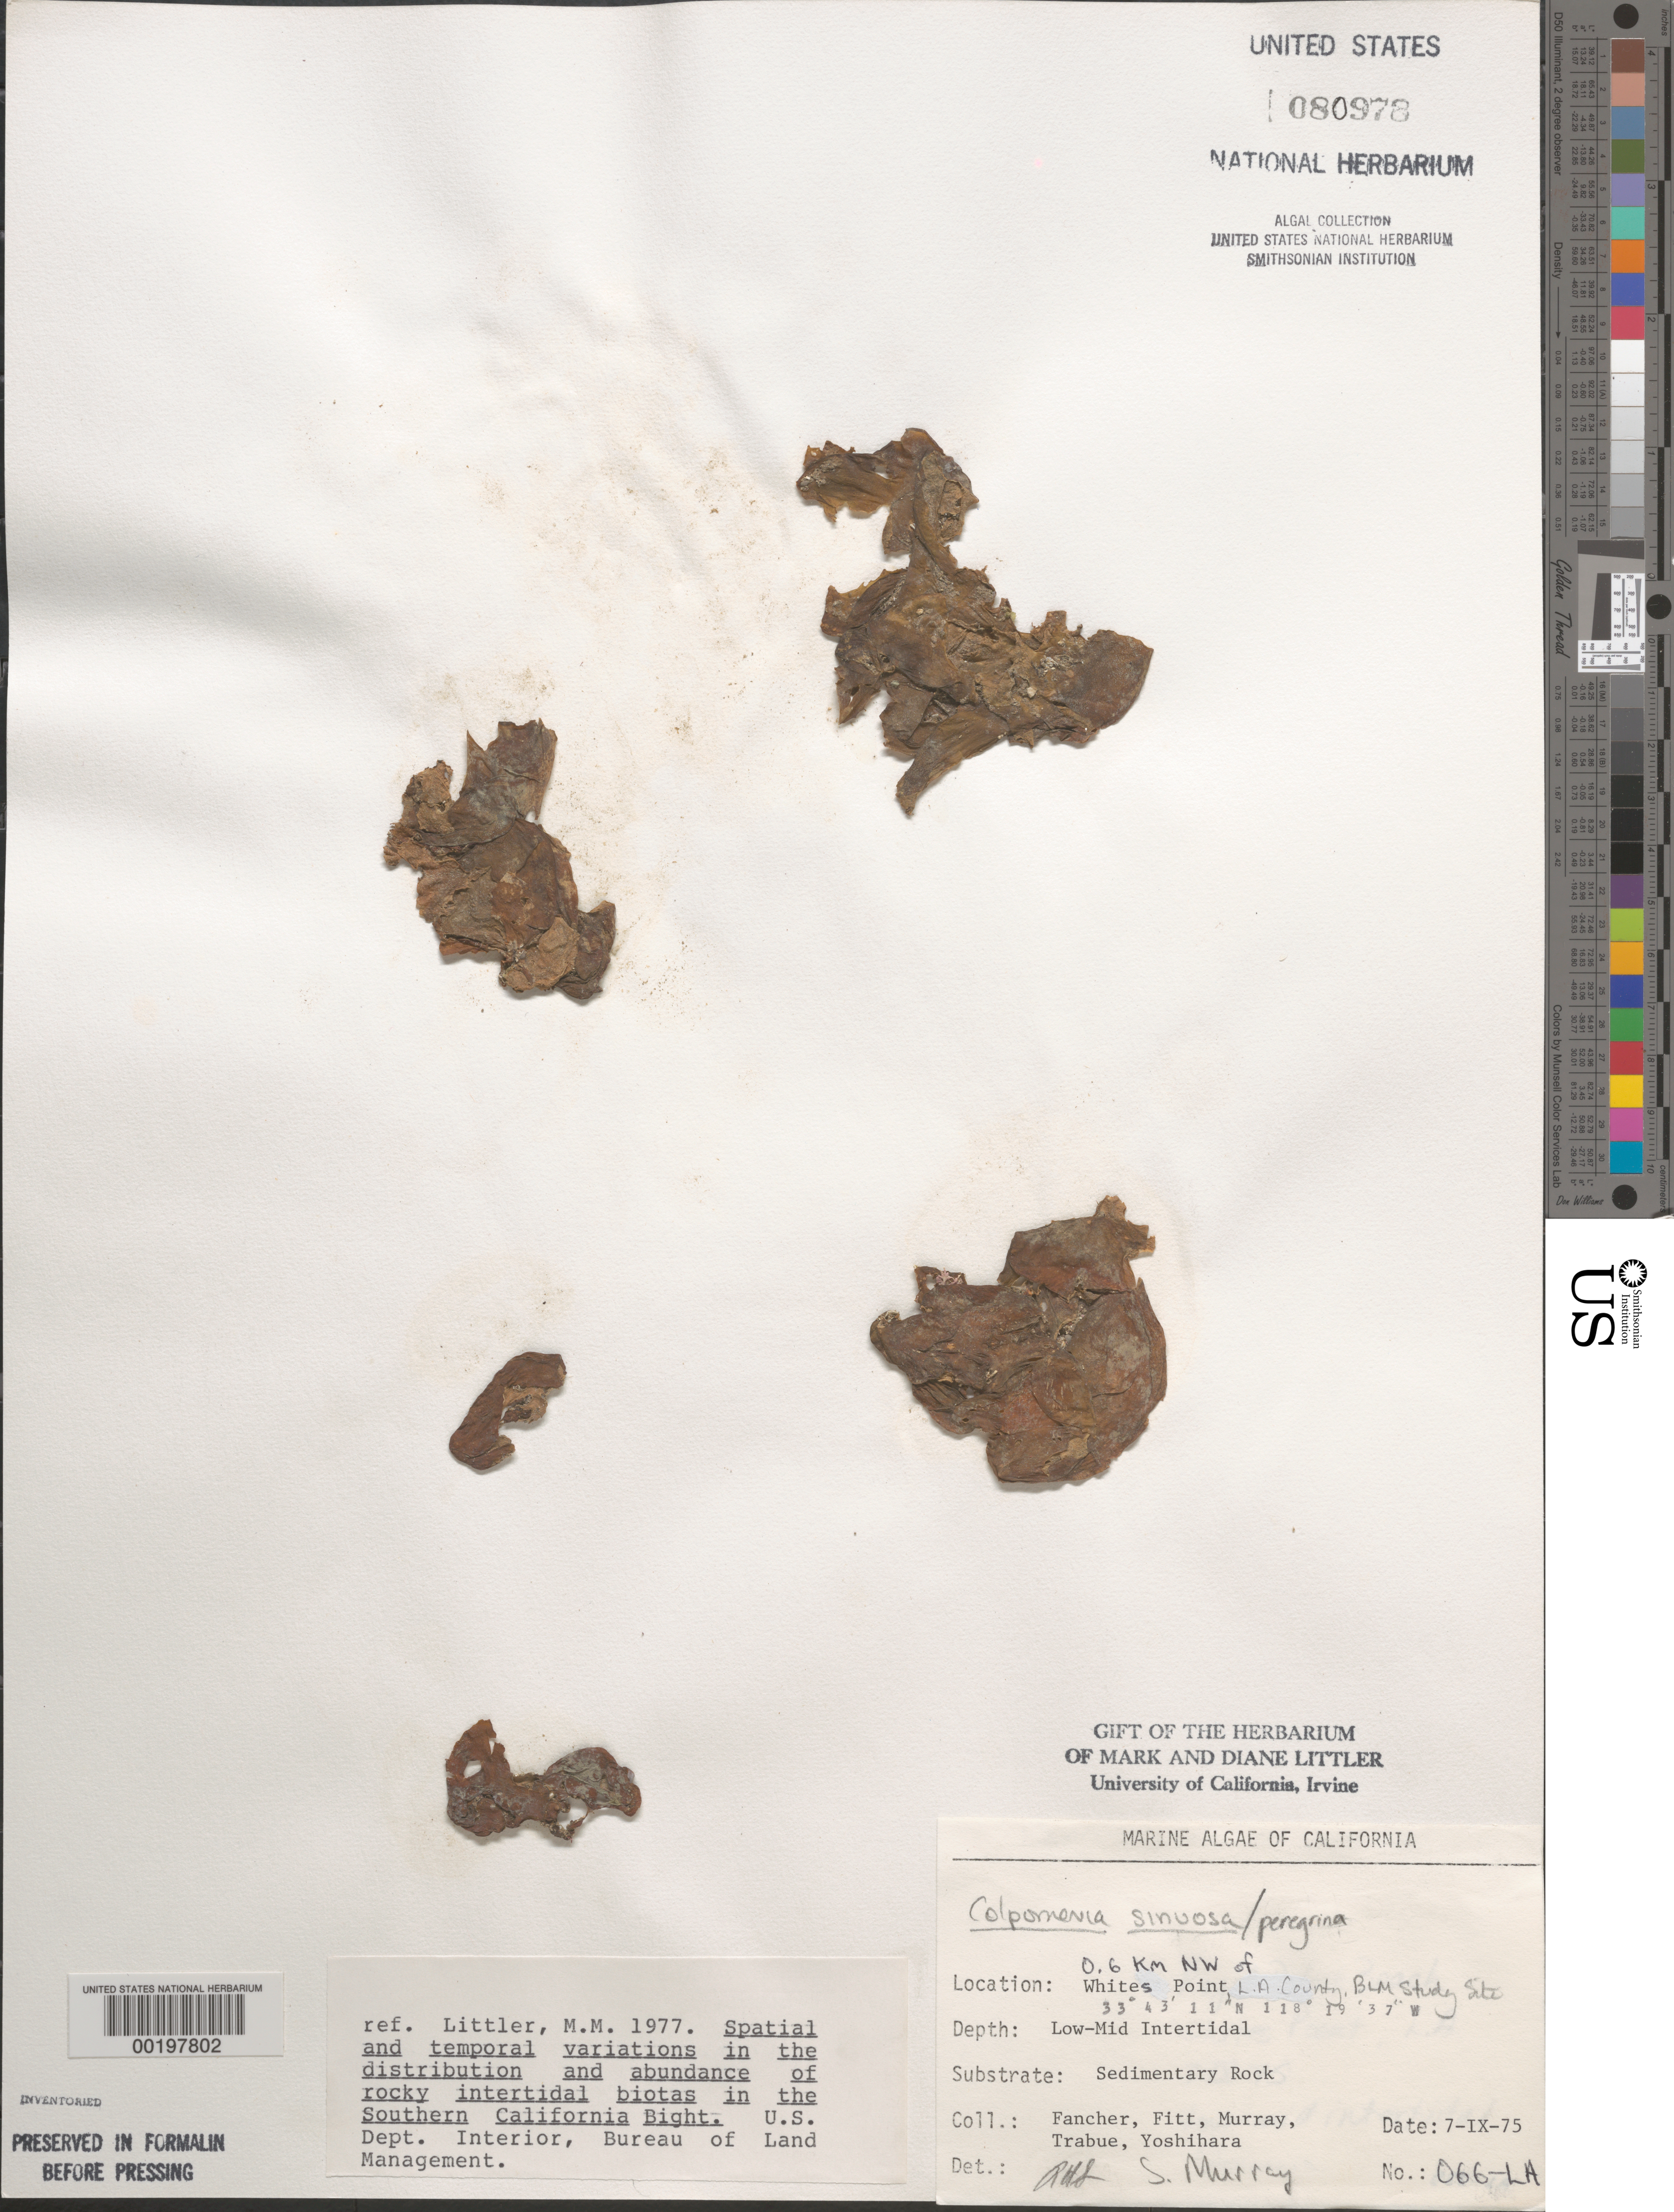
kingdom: Chromista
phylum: Ochrophyta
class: Phaeophyceae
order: Scytosiphonales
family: Scytosiphonaceae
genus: Colpomenia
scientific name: Colpomenia sinuosa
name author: (K. Mert. ex Roth) Derbes & Solier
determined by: Sims, Robert H.; Murray, S. N.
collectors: J. Fancher, W. Fitt, S. N. Murray, P. J. Trabue & K. Yoshihara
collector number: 006-la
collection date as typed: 07 Sep 1975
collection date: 1975-09-07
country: United States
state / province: California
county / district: Los Angeles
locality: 0.6 km northwest of Whites Point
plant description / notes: BLM-SOCALBIGHT Rocky Intertidal Survey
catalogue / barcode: US 80978